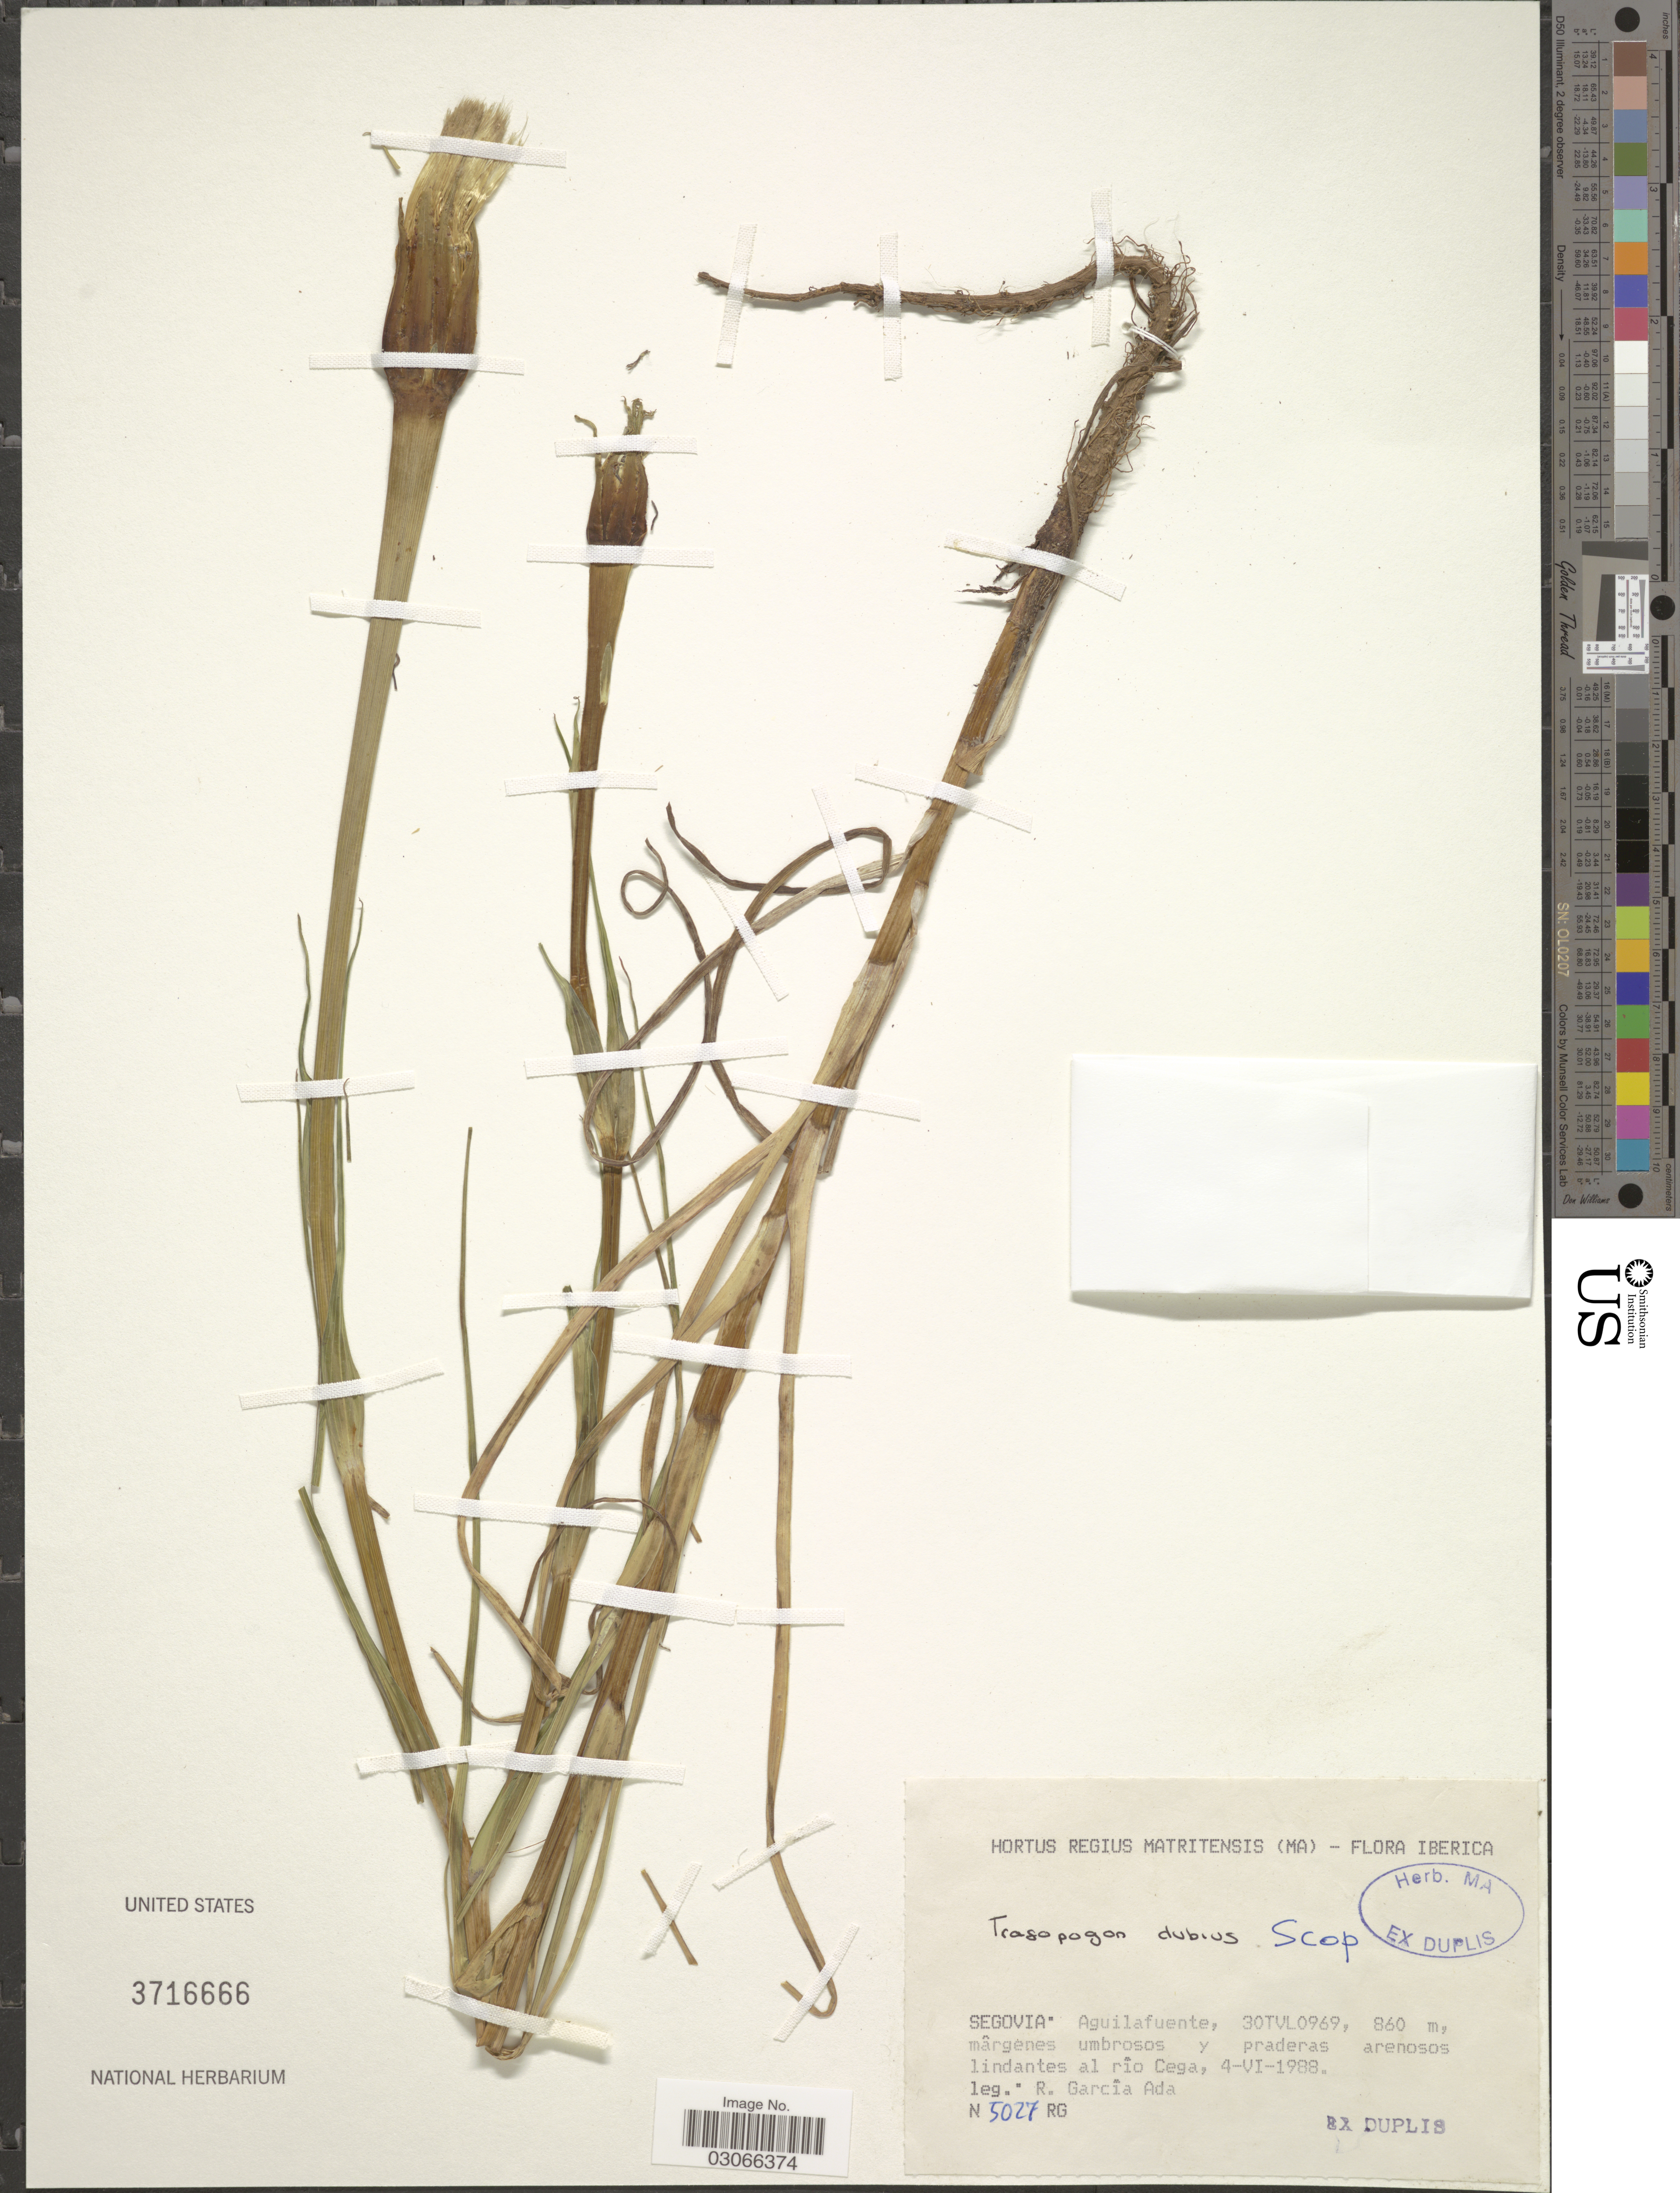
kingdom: Plantae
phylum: Tracheophyta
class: Magnoliopsida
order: Asterales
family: Asteraceae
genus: Tragopogon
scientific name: Tragopogon dubius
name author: Scop.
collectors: R. García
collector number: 5027RG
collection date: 1988-06-04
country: Spain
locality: Iberica. Segovia. Aguilafuente, 30TVL0969. Al río Cega.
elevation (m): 860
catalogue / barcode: US 3716666